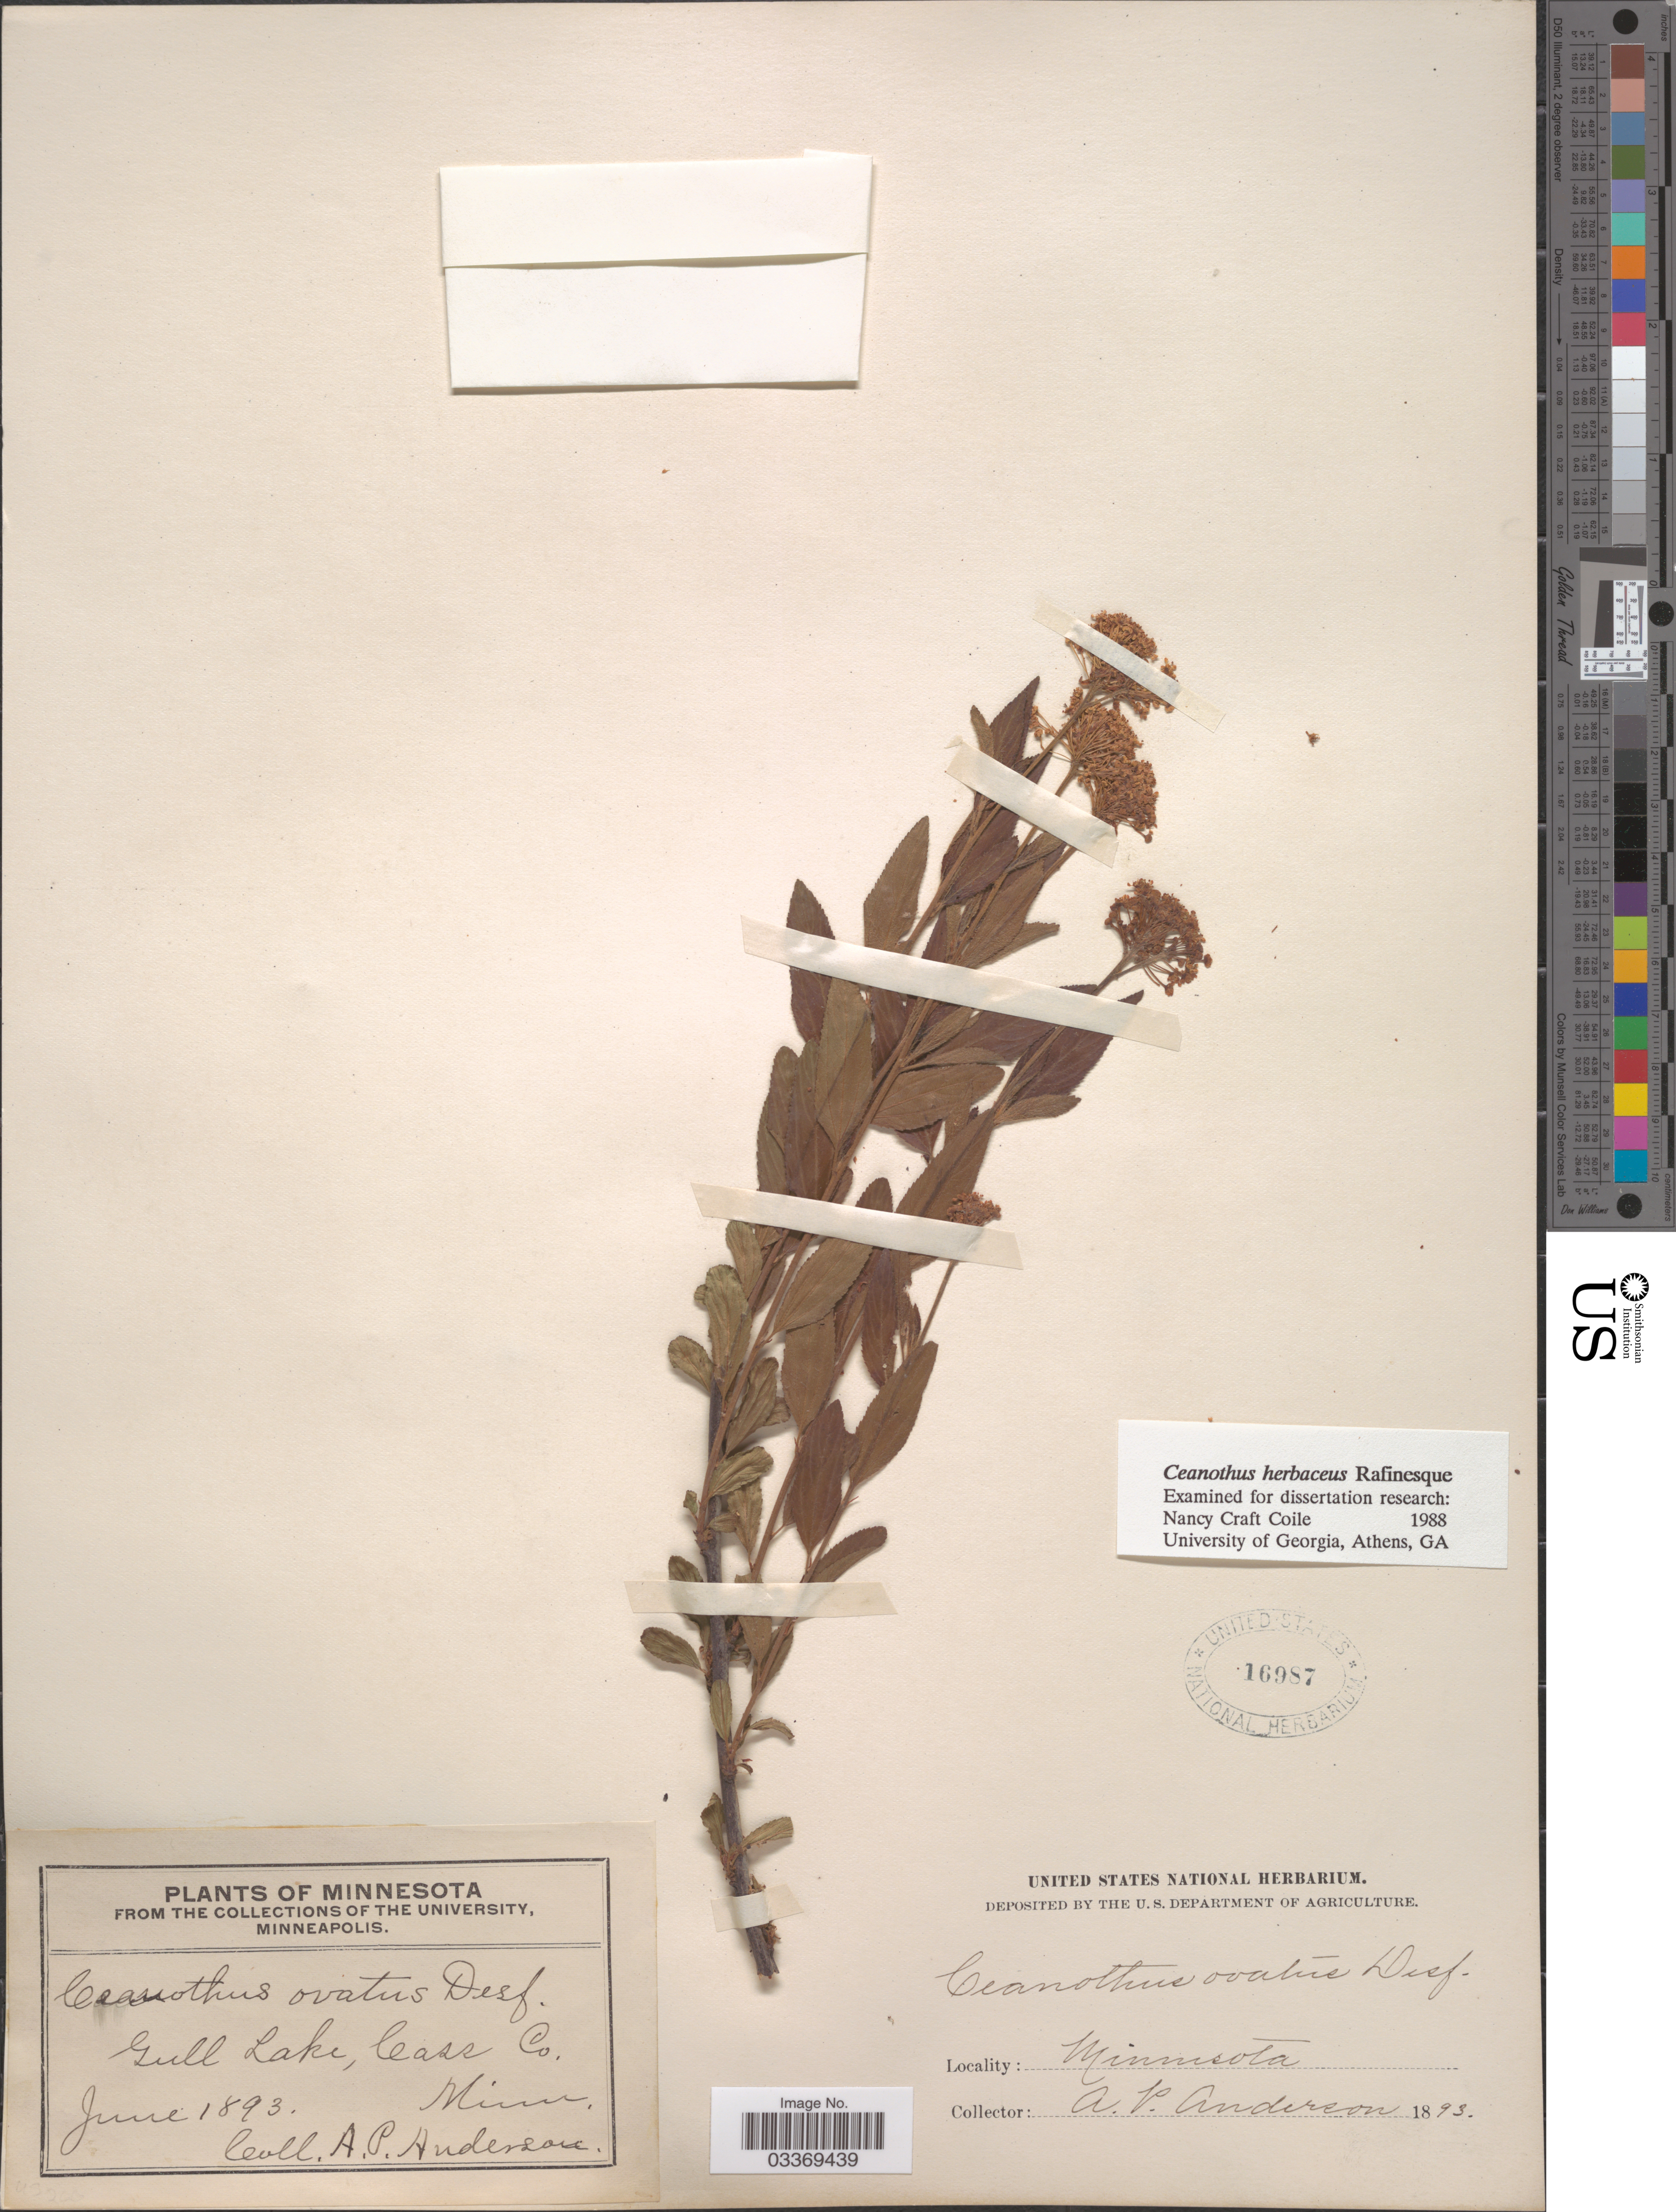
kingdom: Plantae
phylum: Tracheophyta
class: Magnoliopsida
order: Rosales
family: Rhamnaceae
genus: Ceanothus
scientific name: Ceanothus ovatus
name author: Desf.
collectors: A. P. Anderson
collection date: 1893-06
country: United States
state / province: Minnesota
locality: Gull Lake, Cass Co.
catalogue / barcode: US 16987